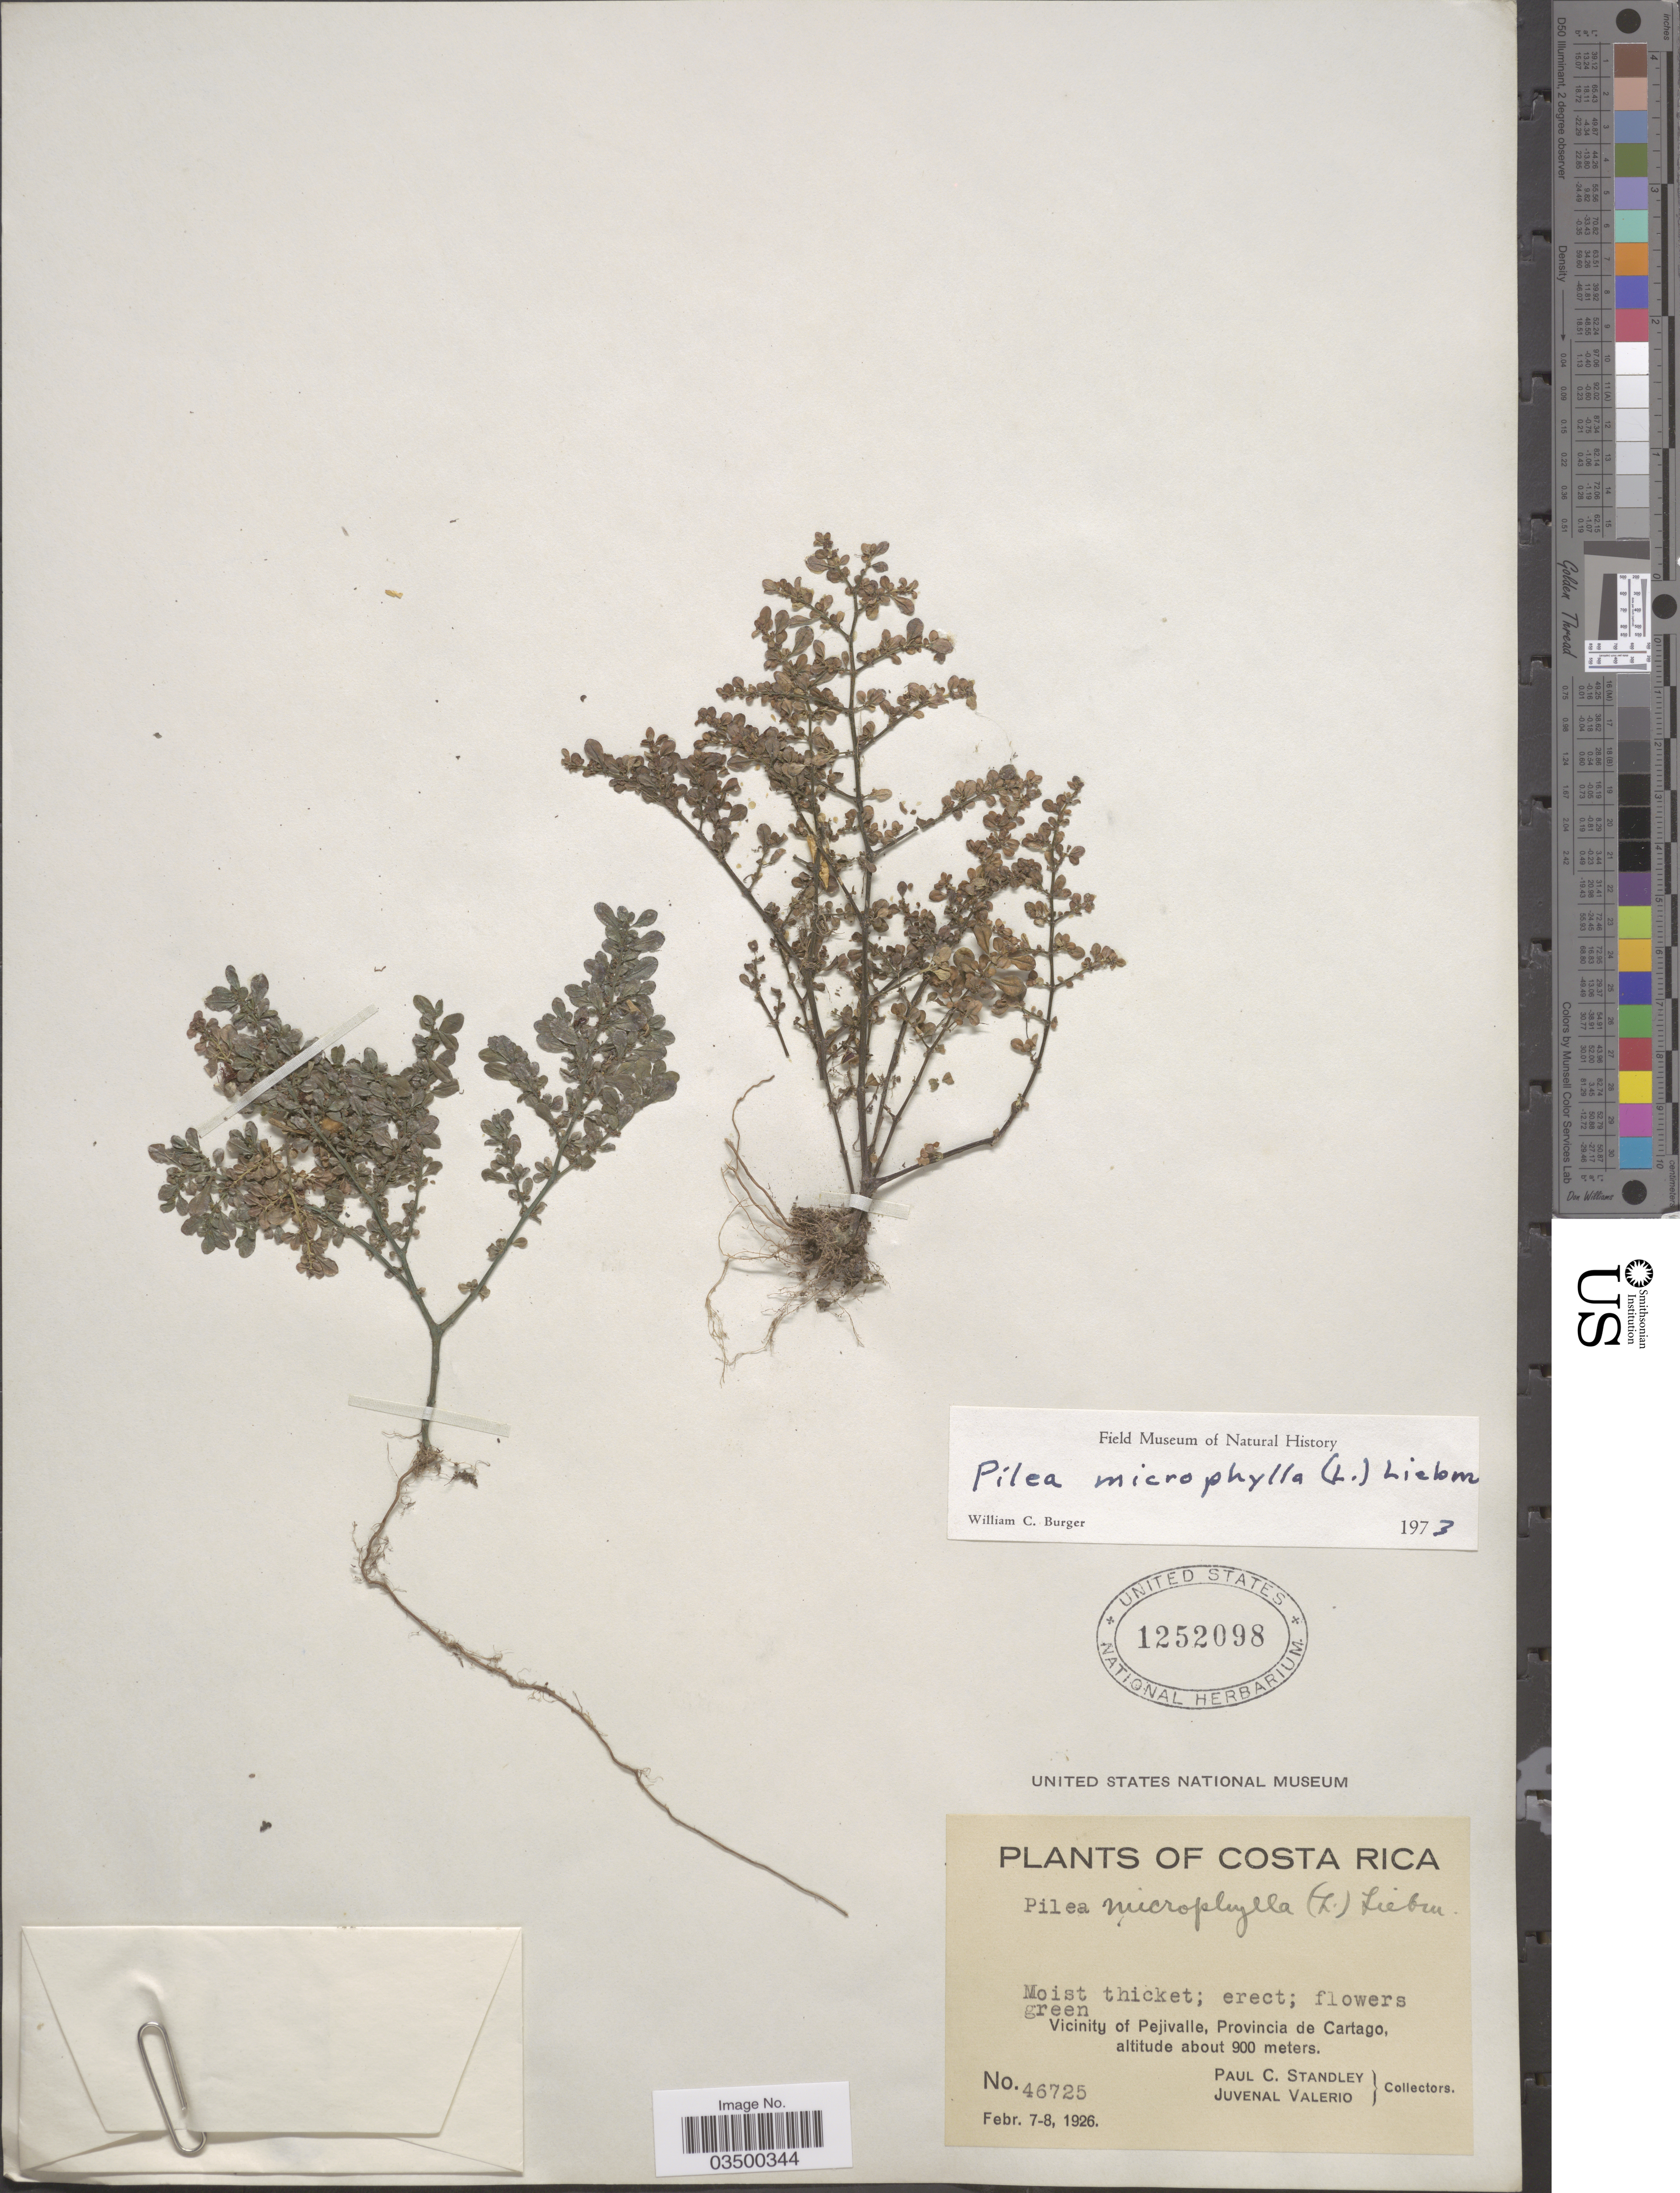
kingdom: Plantae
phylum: Tracheophyta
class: Magnoliopsida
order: Rosales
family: Urticaceae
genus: Pilea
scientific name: Pilea microphylla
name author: (L.) Liebm.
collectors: P. C. Standley & J. Valerio R.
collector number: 46725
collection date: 1926-02-07/1926-02-08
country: Costa Rica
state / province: Cartago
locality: Vicinity of Pejivalle.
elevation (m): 900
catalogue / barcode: US 1252098